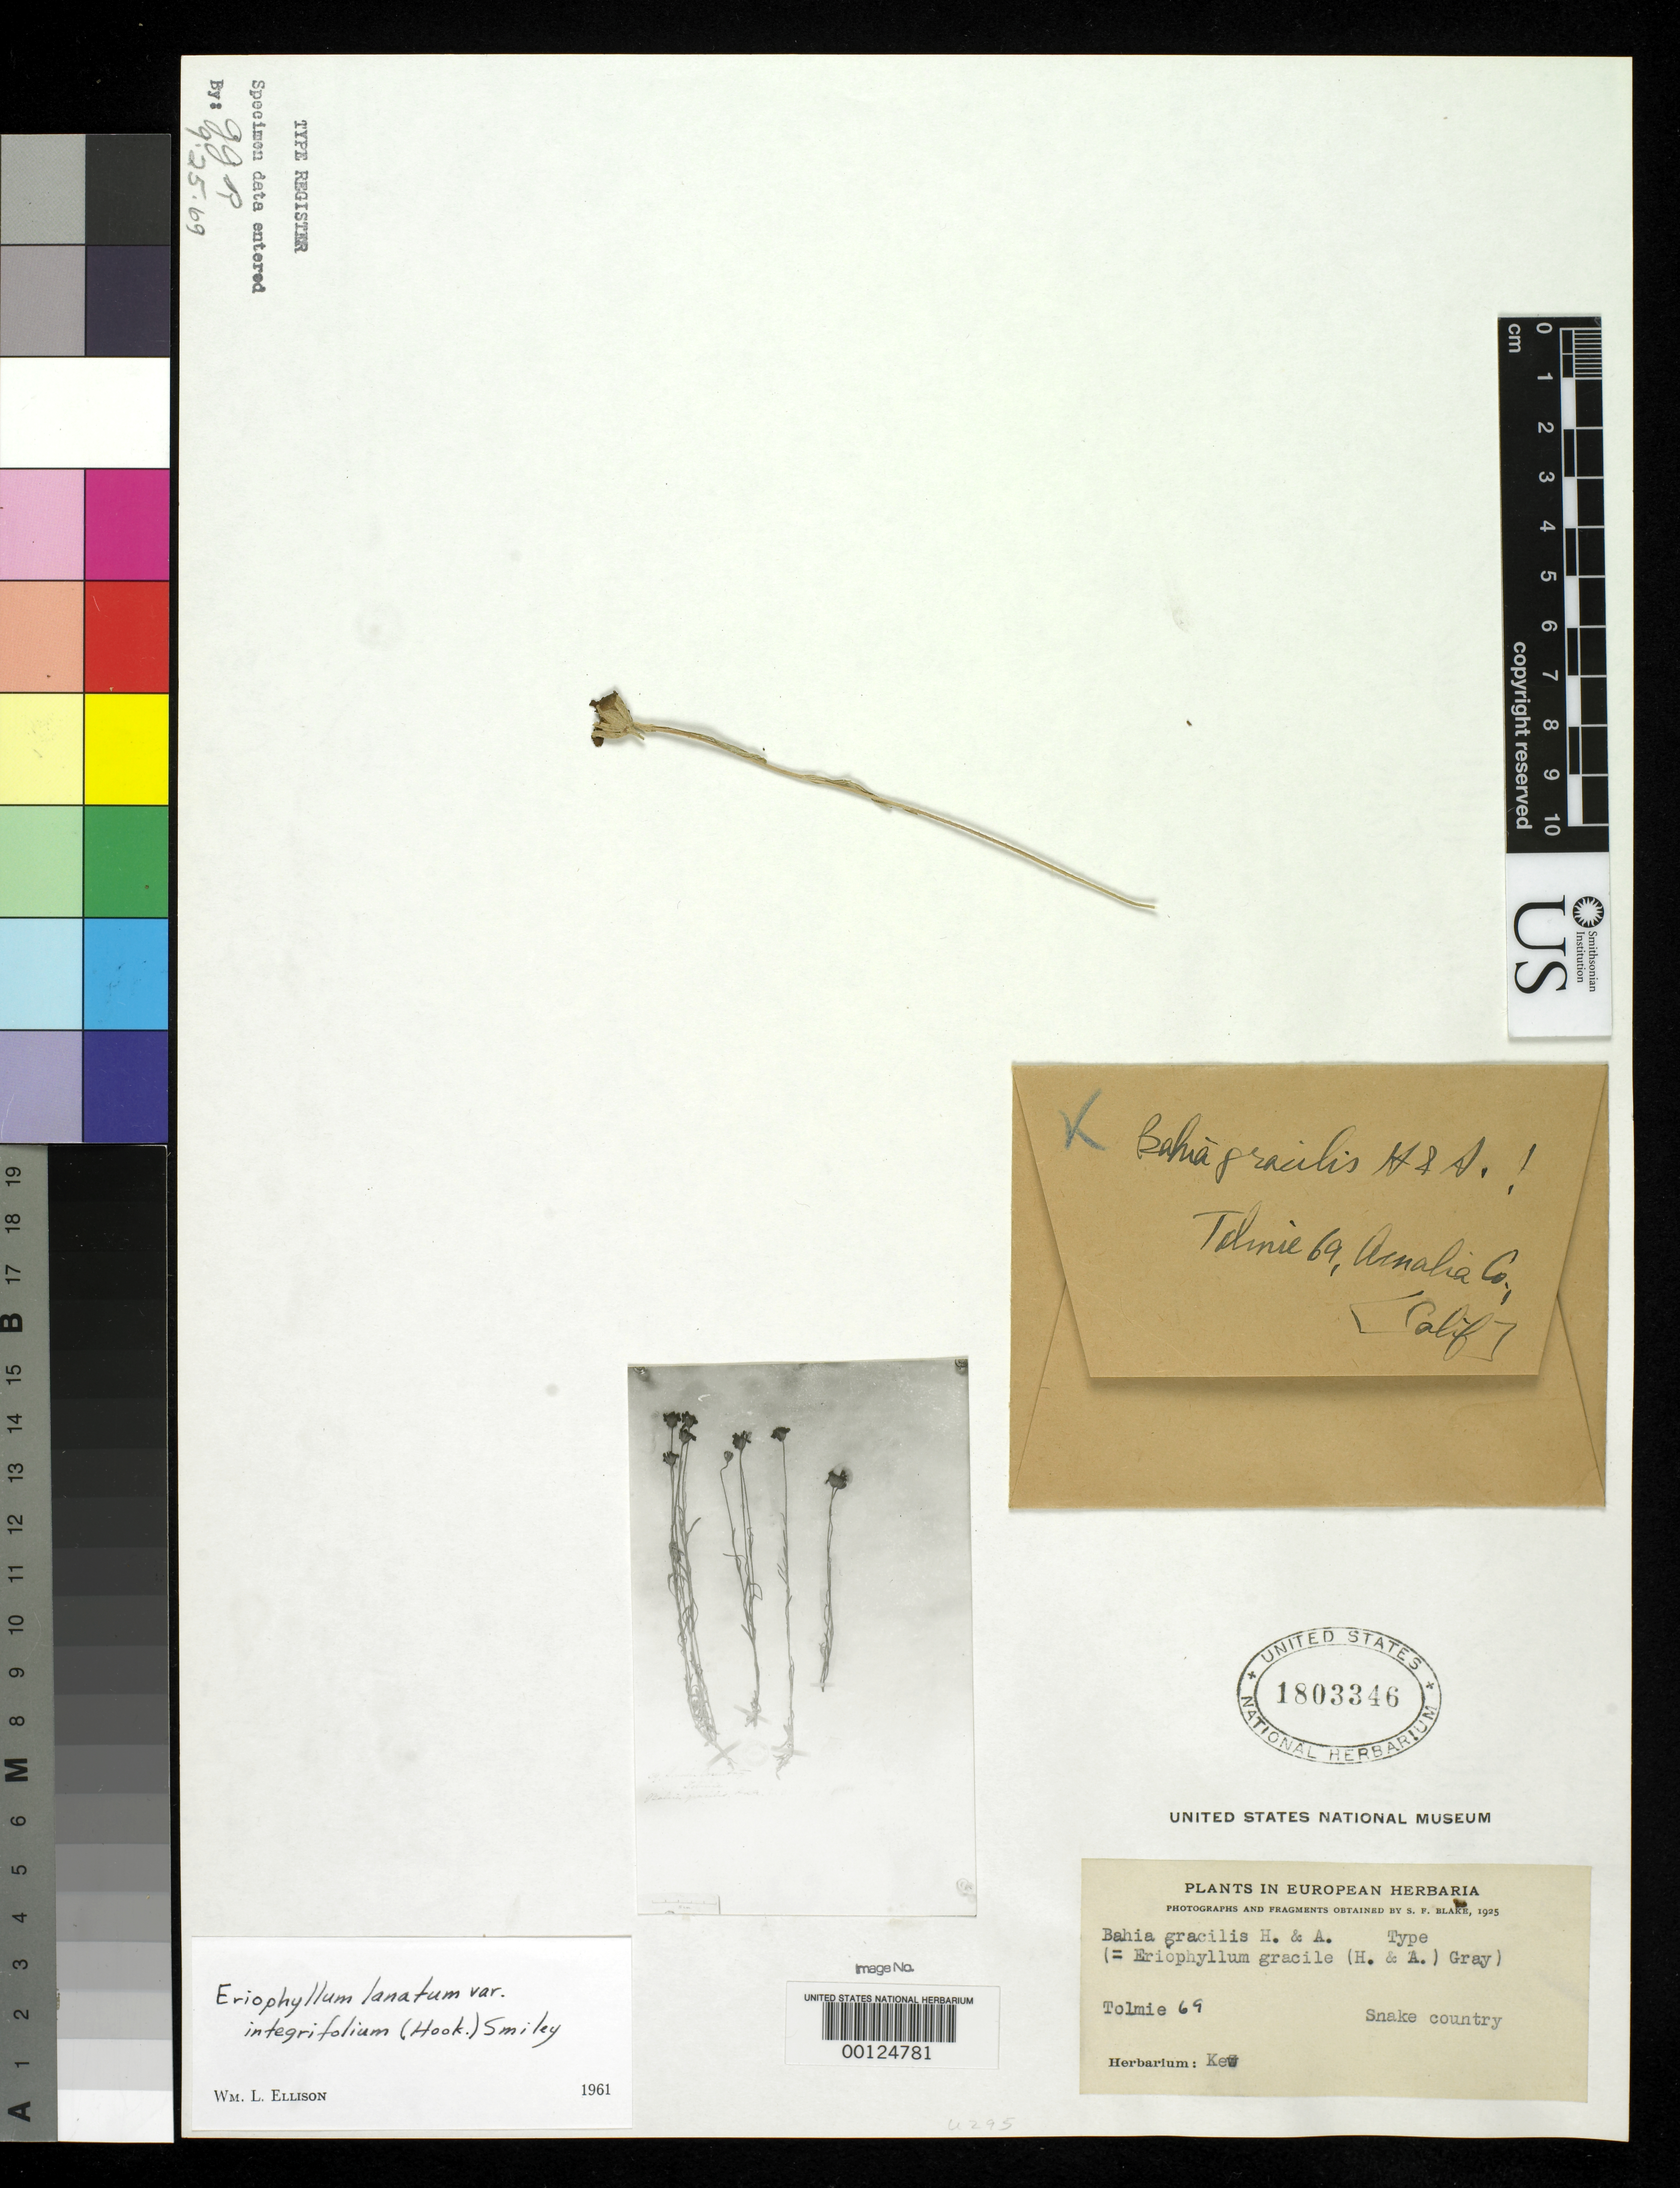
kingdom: Plantae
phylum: Tracheophyta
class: Magnoliopsida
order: Asterales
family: Asteraceae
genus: Bahia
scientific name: Bahia gracilis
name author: Hook. & Arn.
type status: Type Material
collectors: W. Tolmie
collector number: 69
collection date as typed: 1837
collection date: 1837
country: United States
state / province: California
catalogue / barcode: US 1803346